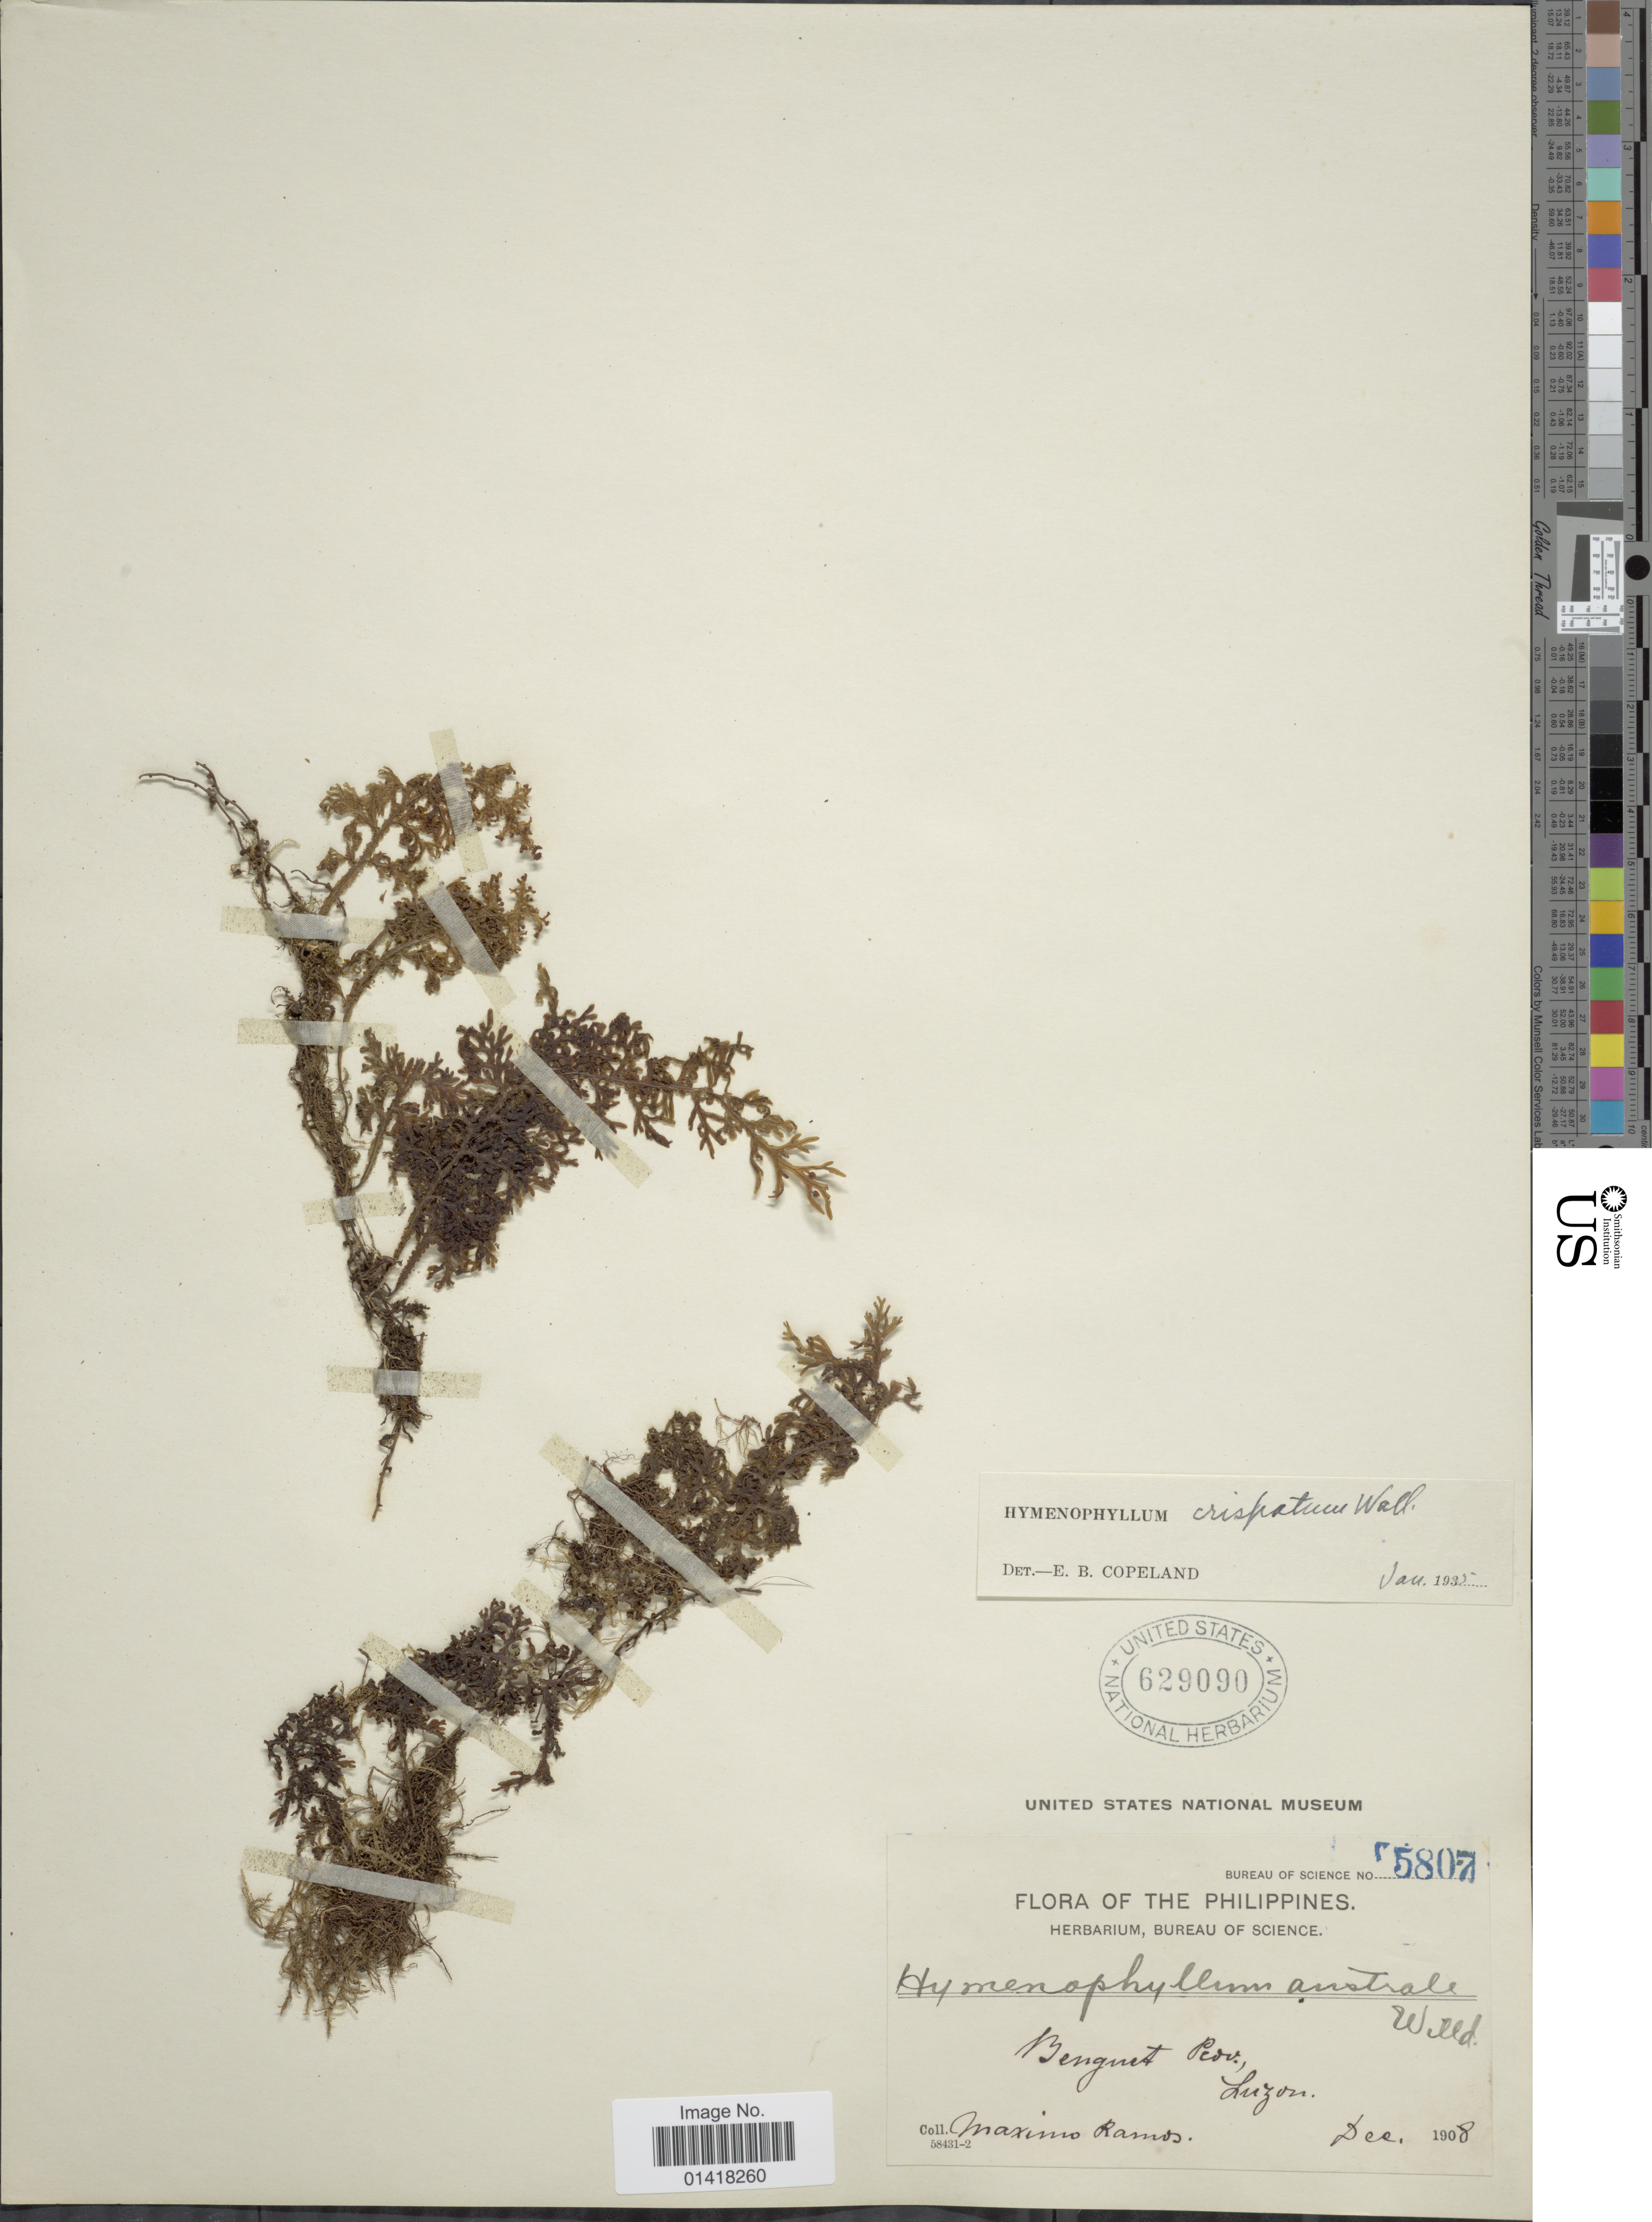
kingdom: Plantae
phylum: Tracheophyta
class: Polypodiopsida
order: Hymenophyllales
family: Hymenophyllaceae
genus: Hymenophyllum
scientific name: Hymenophyllum crispatum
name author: Wall. ex Hook. & Grev.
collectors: M. Ramos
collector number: Bureau of Science 5807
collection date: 1908-12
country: Philippines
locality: The Philippines. Benguet Prov. Luzon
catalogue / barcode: US 629090